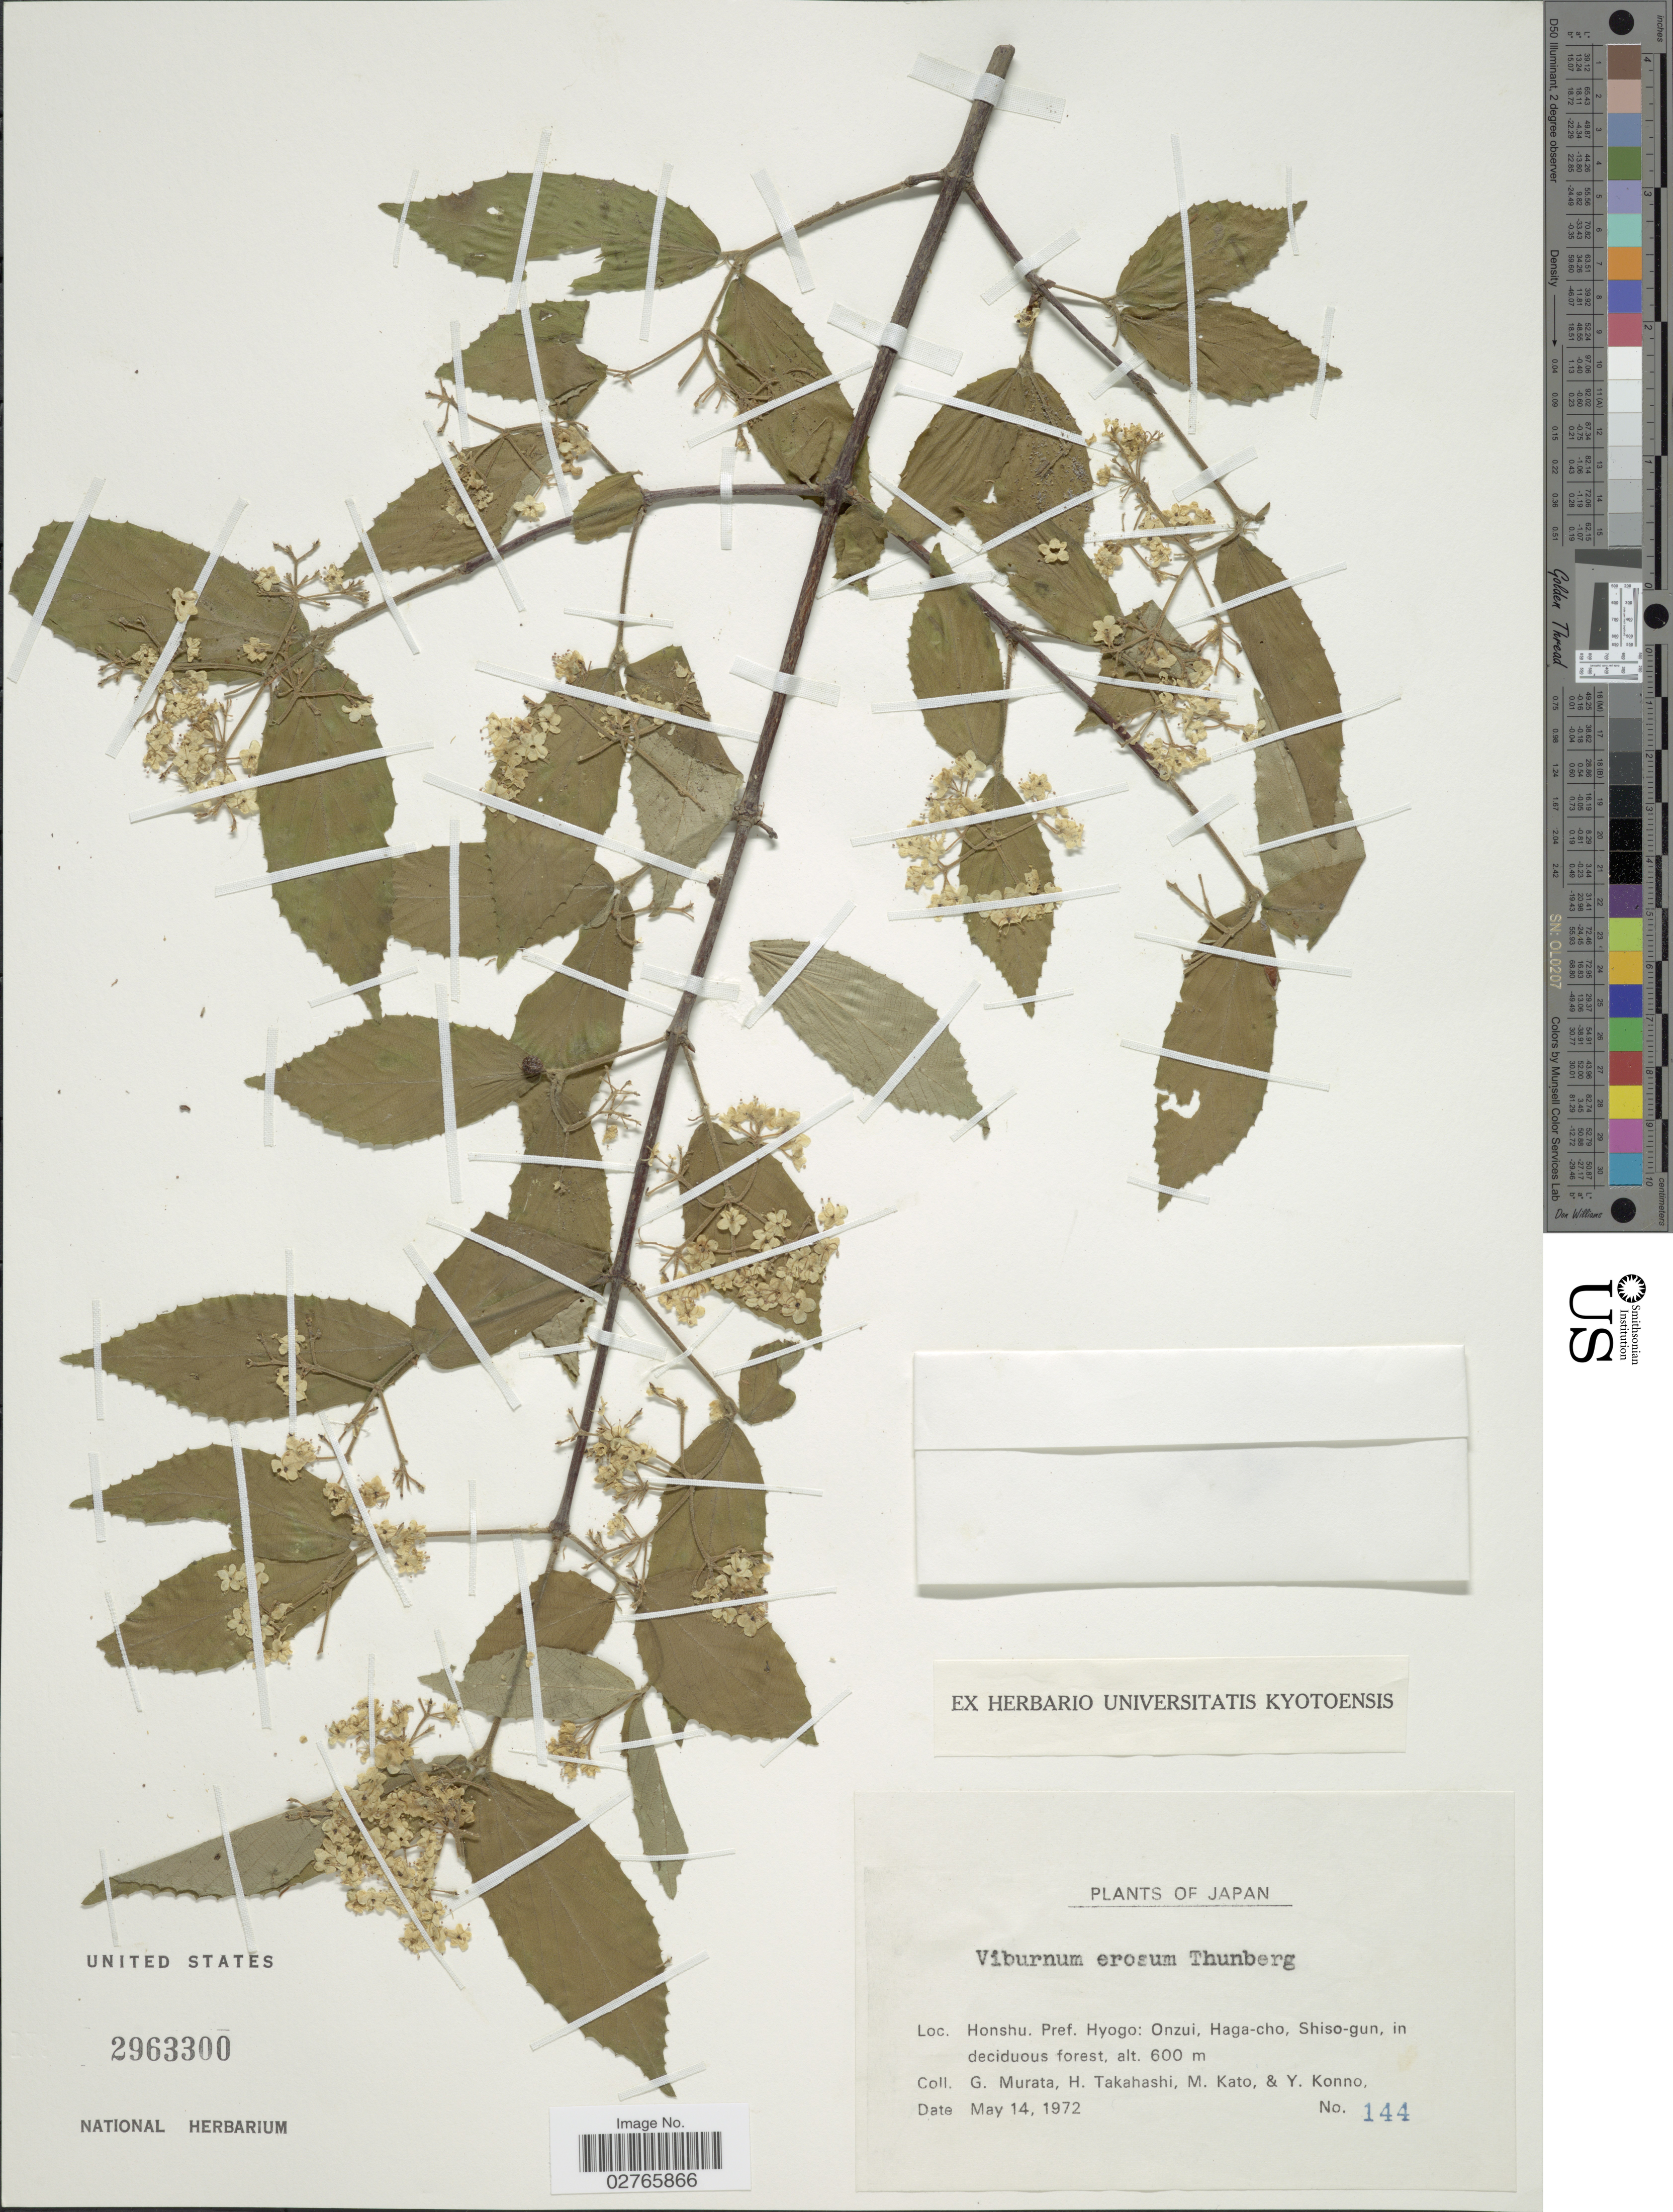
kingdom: Plantae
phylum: Tracheophyta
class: Magnoliopsida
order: Dipsacales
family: Viburnaceae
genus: Viburnum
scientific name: Viburnum erosum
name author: Thunb.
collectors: G. Murata, H. Takahashi, M. Kato & Y. Konno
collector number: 144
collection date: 1972-05-14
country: Japan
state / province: Hyogo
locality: Honshu. Pref. Hyogo: Onzui, Haga-cho, Shiso-gun.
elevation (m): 600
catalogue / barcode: US 2963300